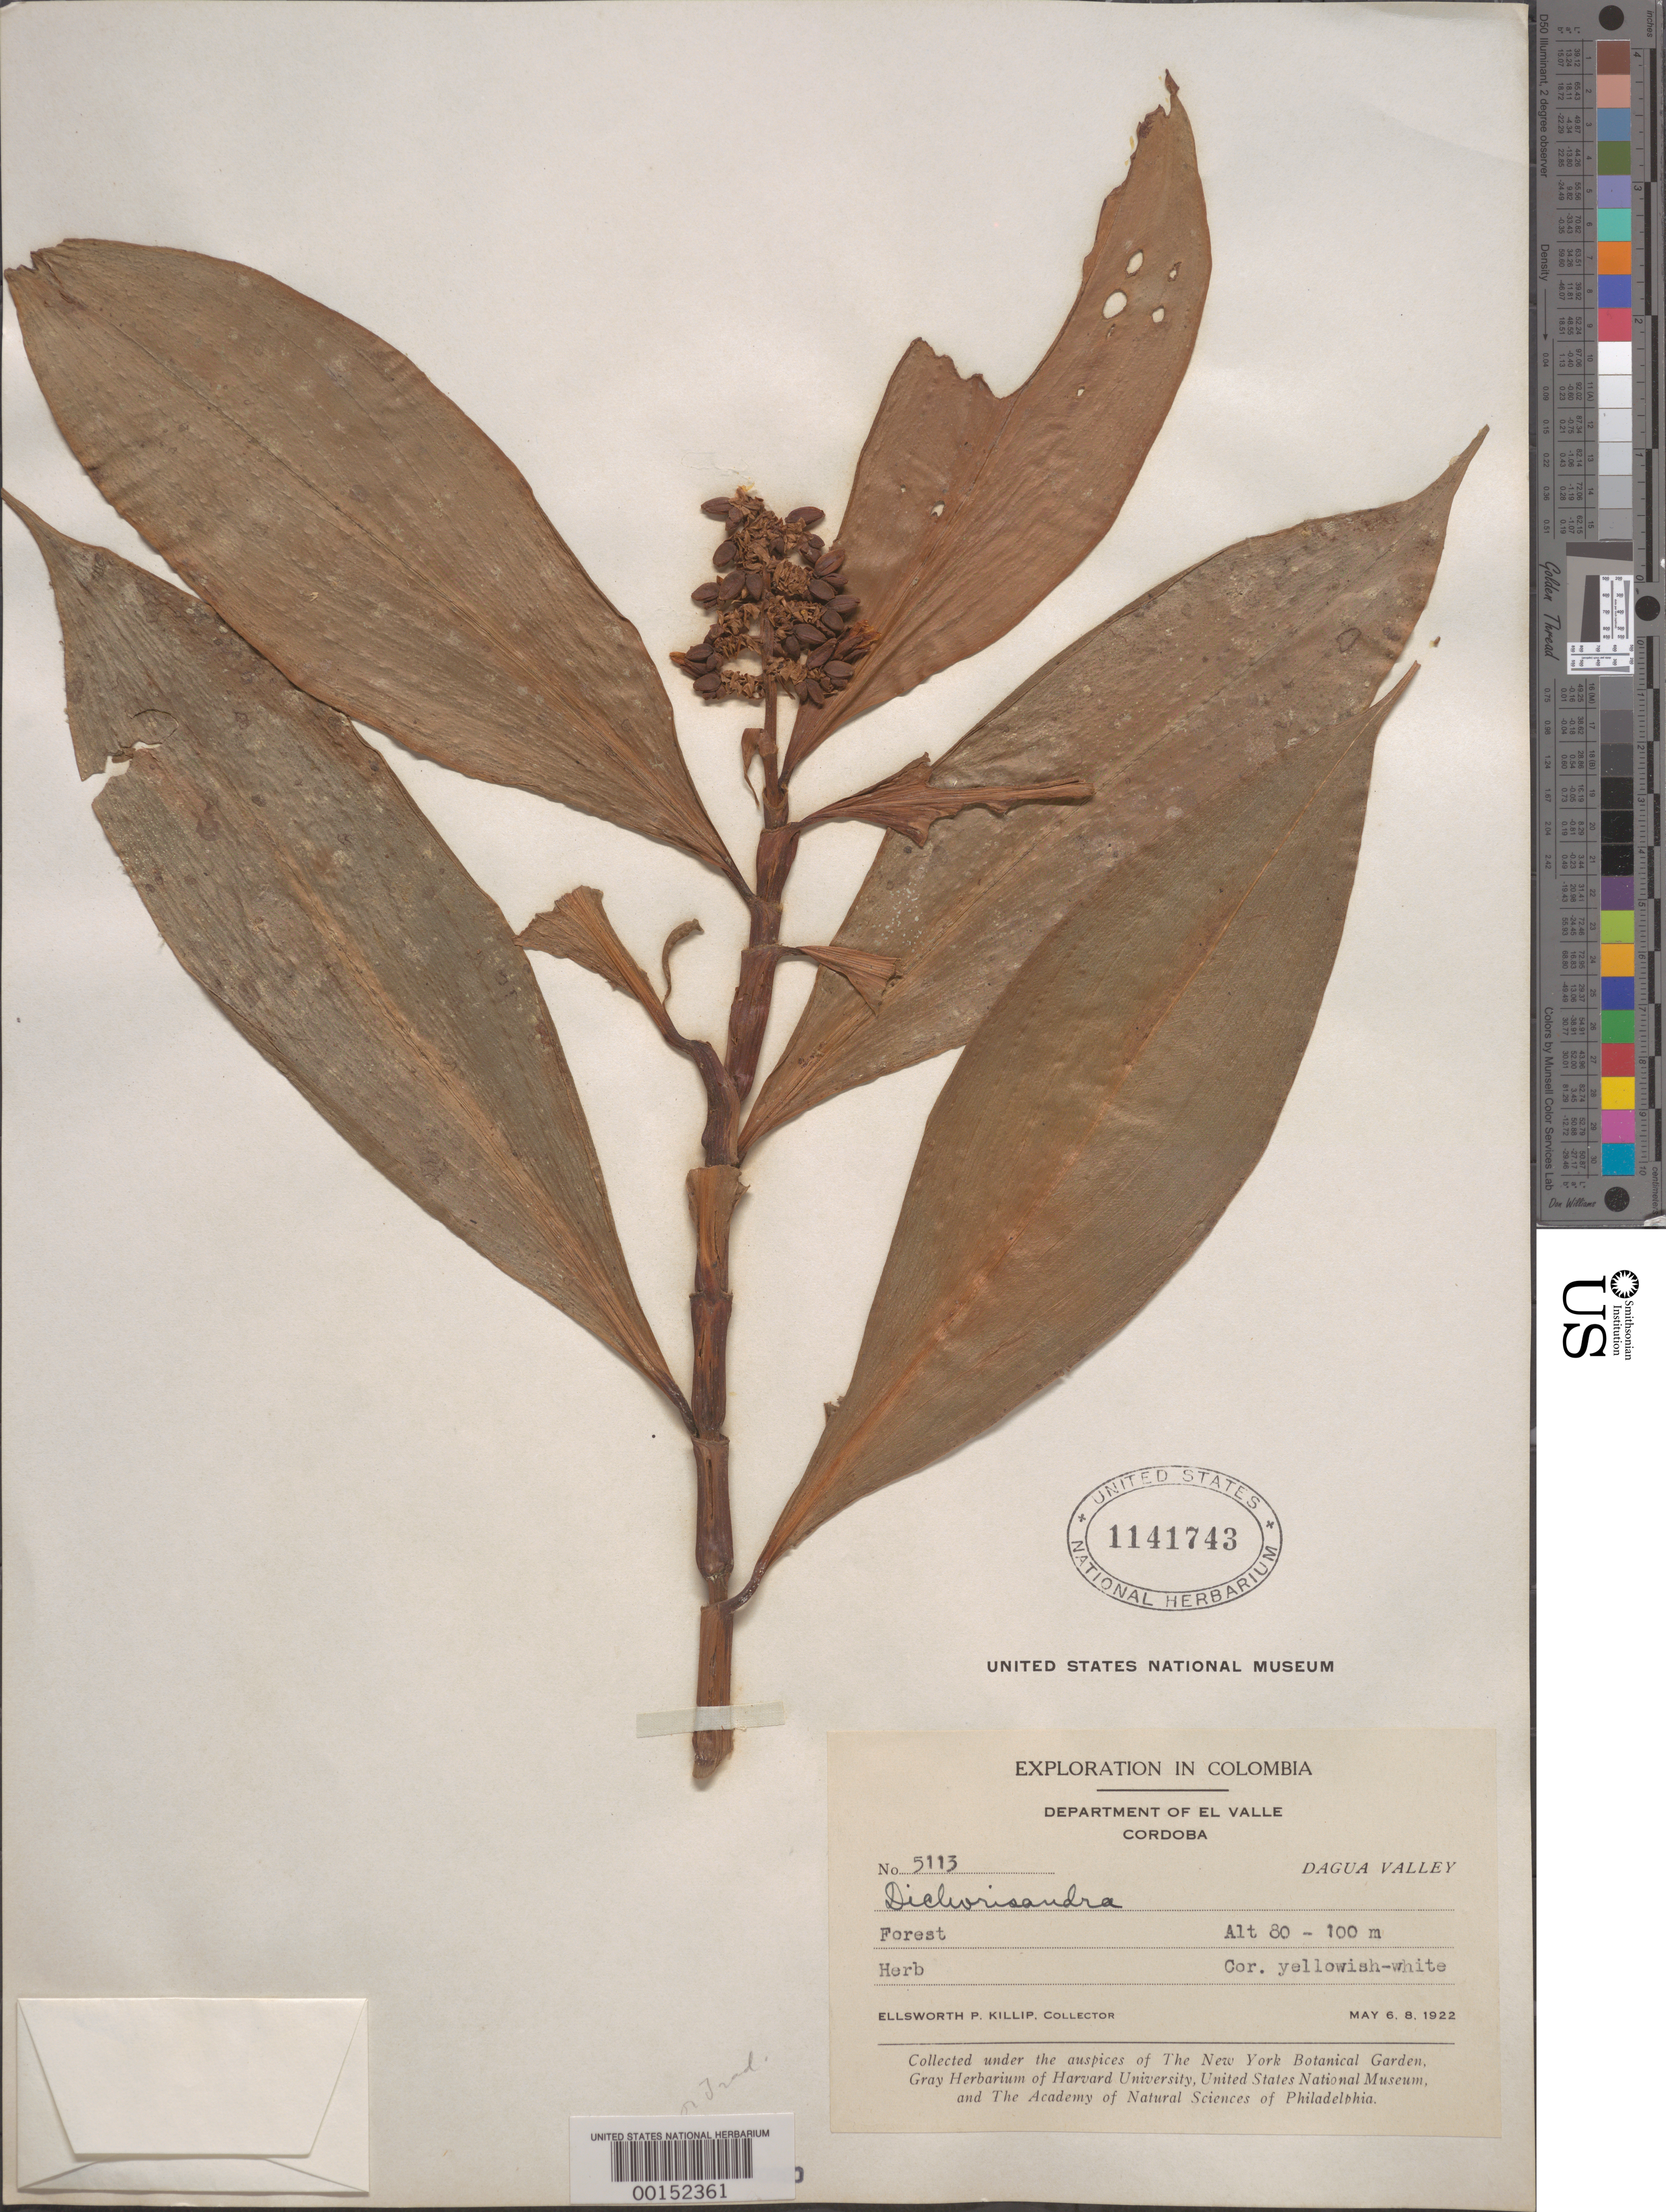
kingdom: Plantae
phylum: Tracheophyta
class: Liliopsida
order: Commelinales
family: Commelinaceae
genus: Dichorisandra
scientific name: Dichorisandra bonitana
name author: Philipson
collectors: E. P. Killip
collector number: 5113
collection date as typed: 06 May 1922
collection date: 1922-05-06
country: Colombia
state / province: Valle del Cauca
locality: Cordoba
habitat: Forest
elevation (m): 80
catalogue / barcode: US 1141743